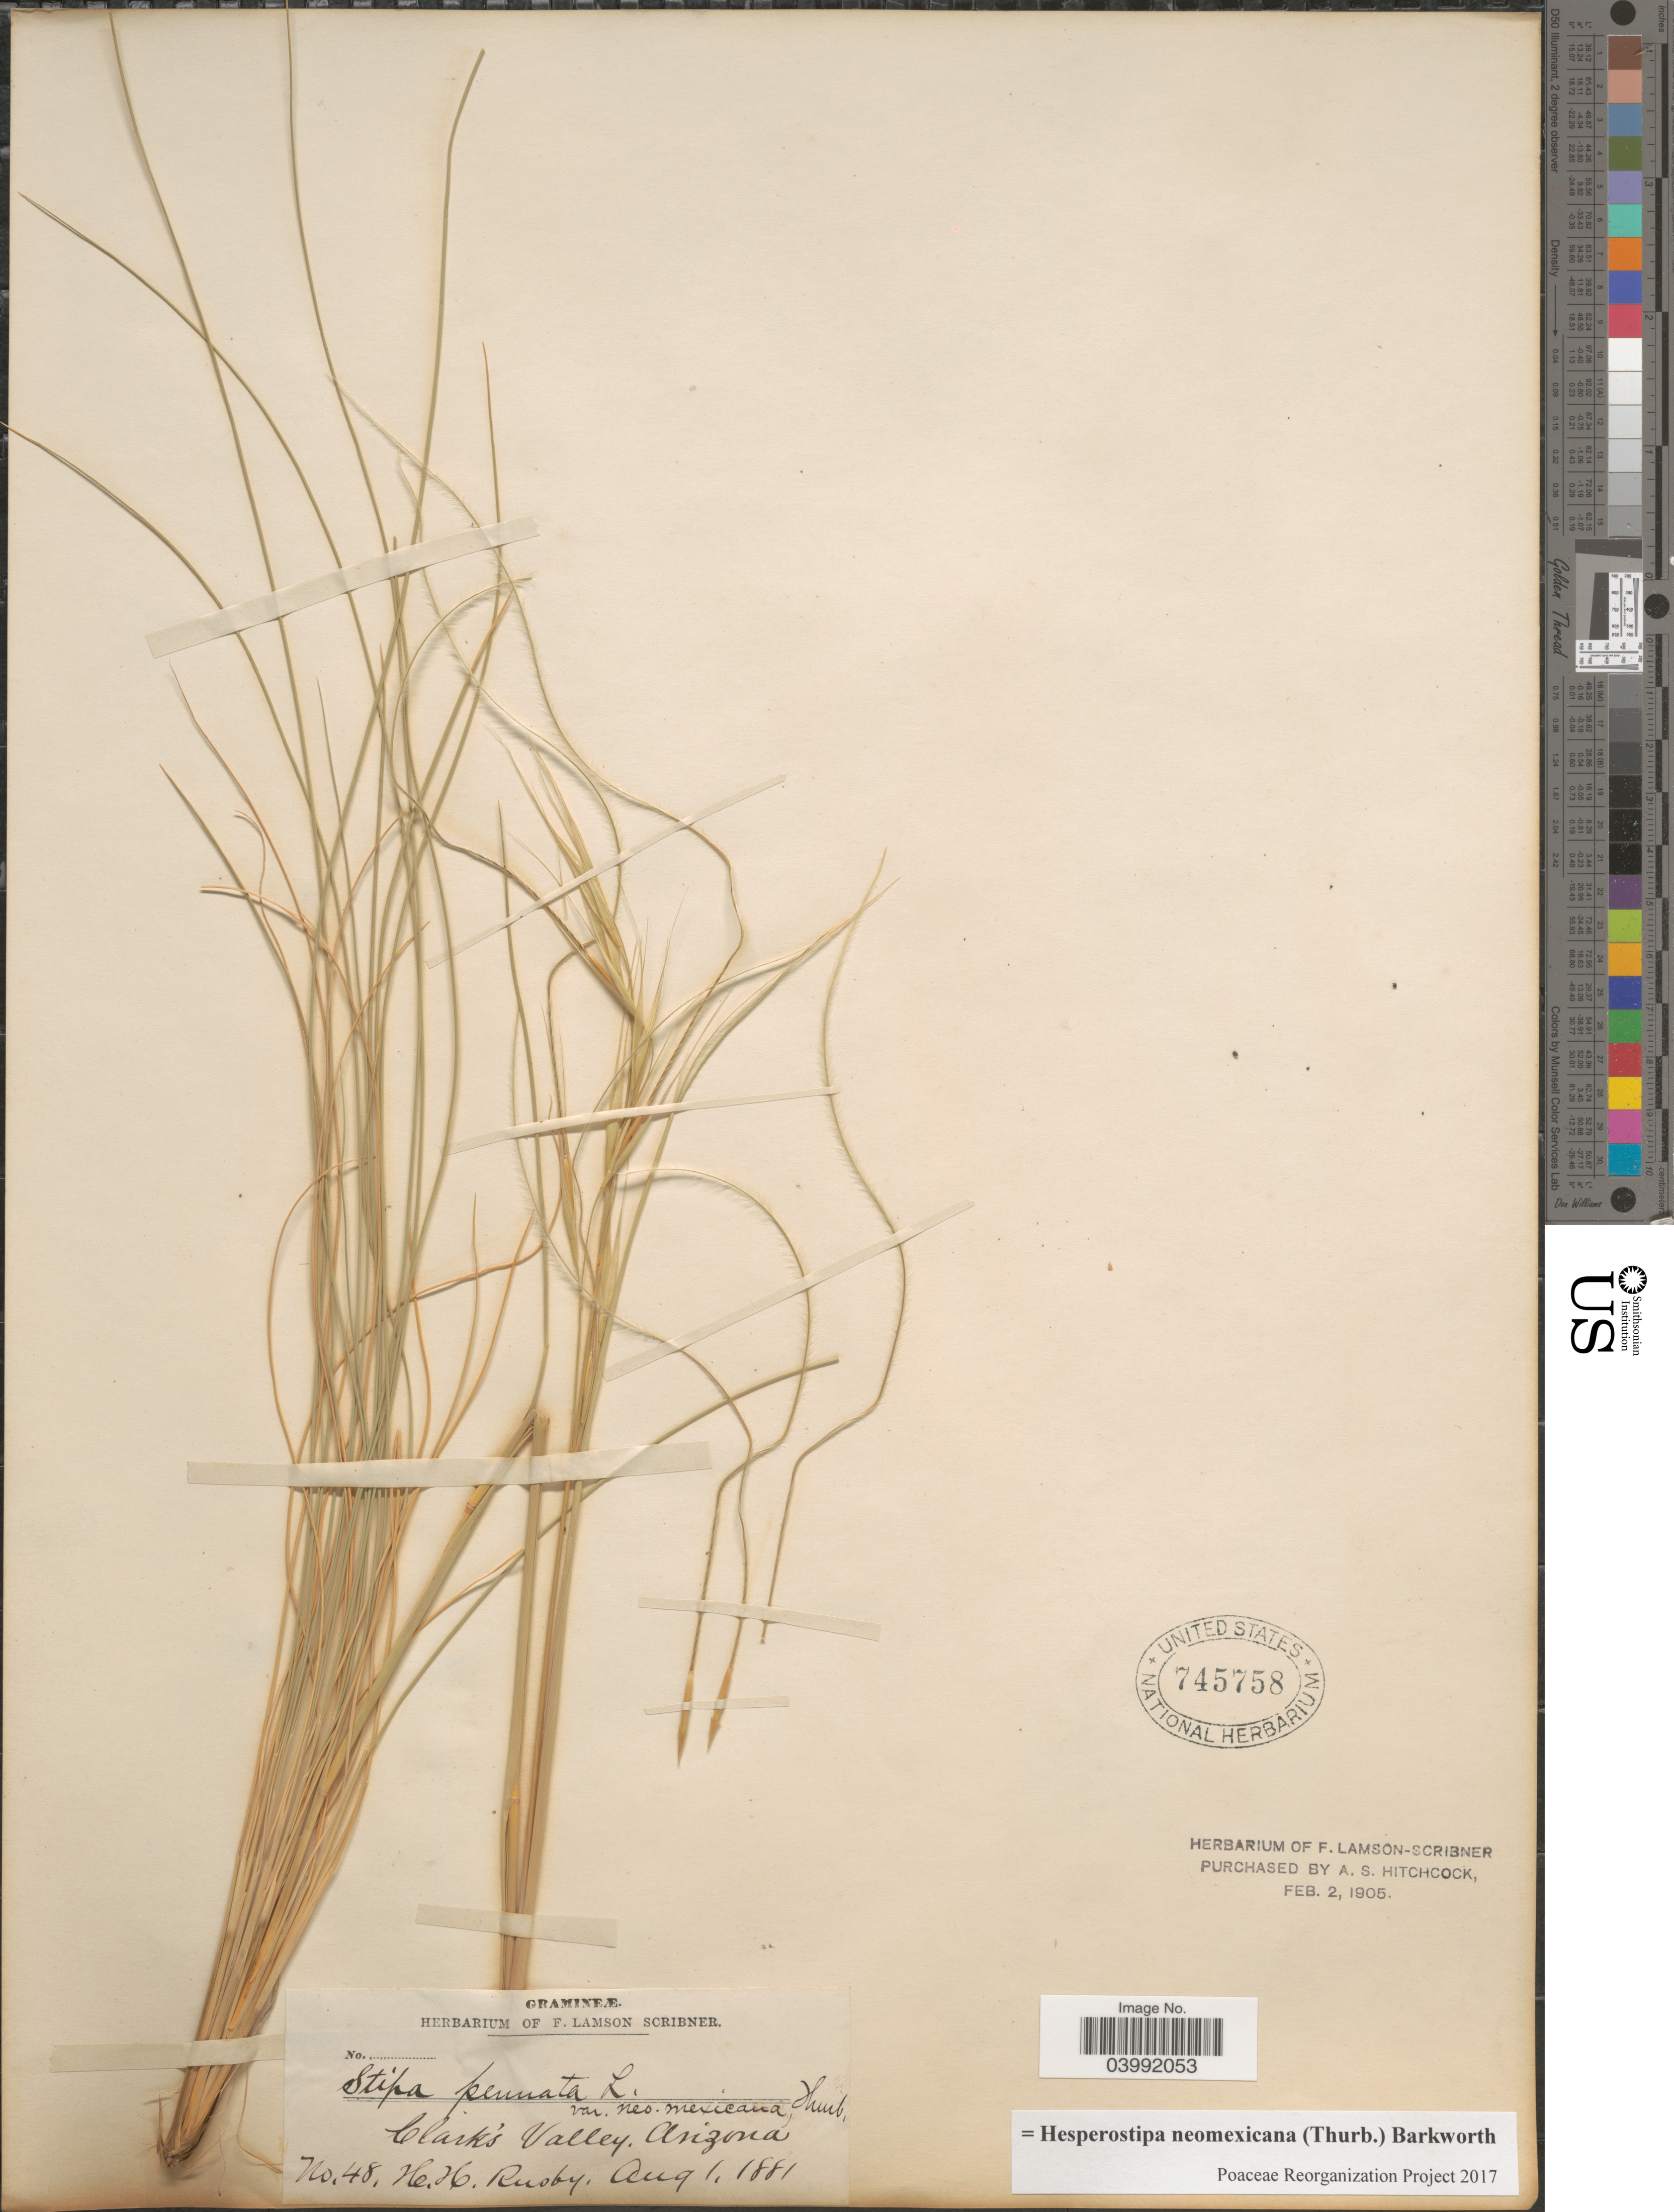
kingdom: Plantae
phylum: Tracheophyta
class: Liliopsida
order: Poales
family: Poaceae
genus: Hesperostipa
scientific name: Hesperostipa neomexicana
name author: (Thurb.) Barkworth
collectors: H. H. Rusby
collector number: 48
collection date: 1881-08-01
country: United States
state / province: Arizona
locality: Clark's Valley.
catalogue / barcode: US 745758